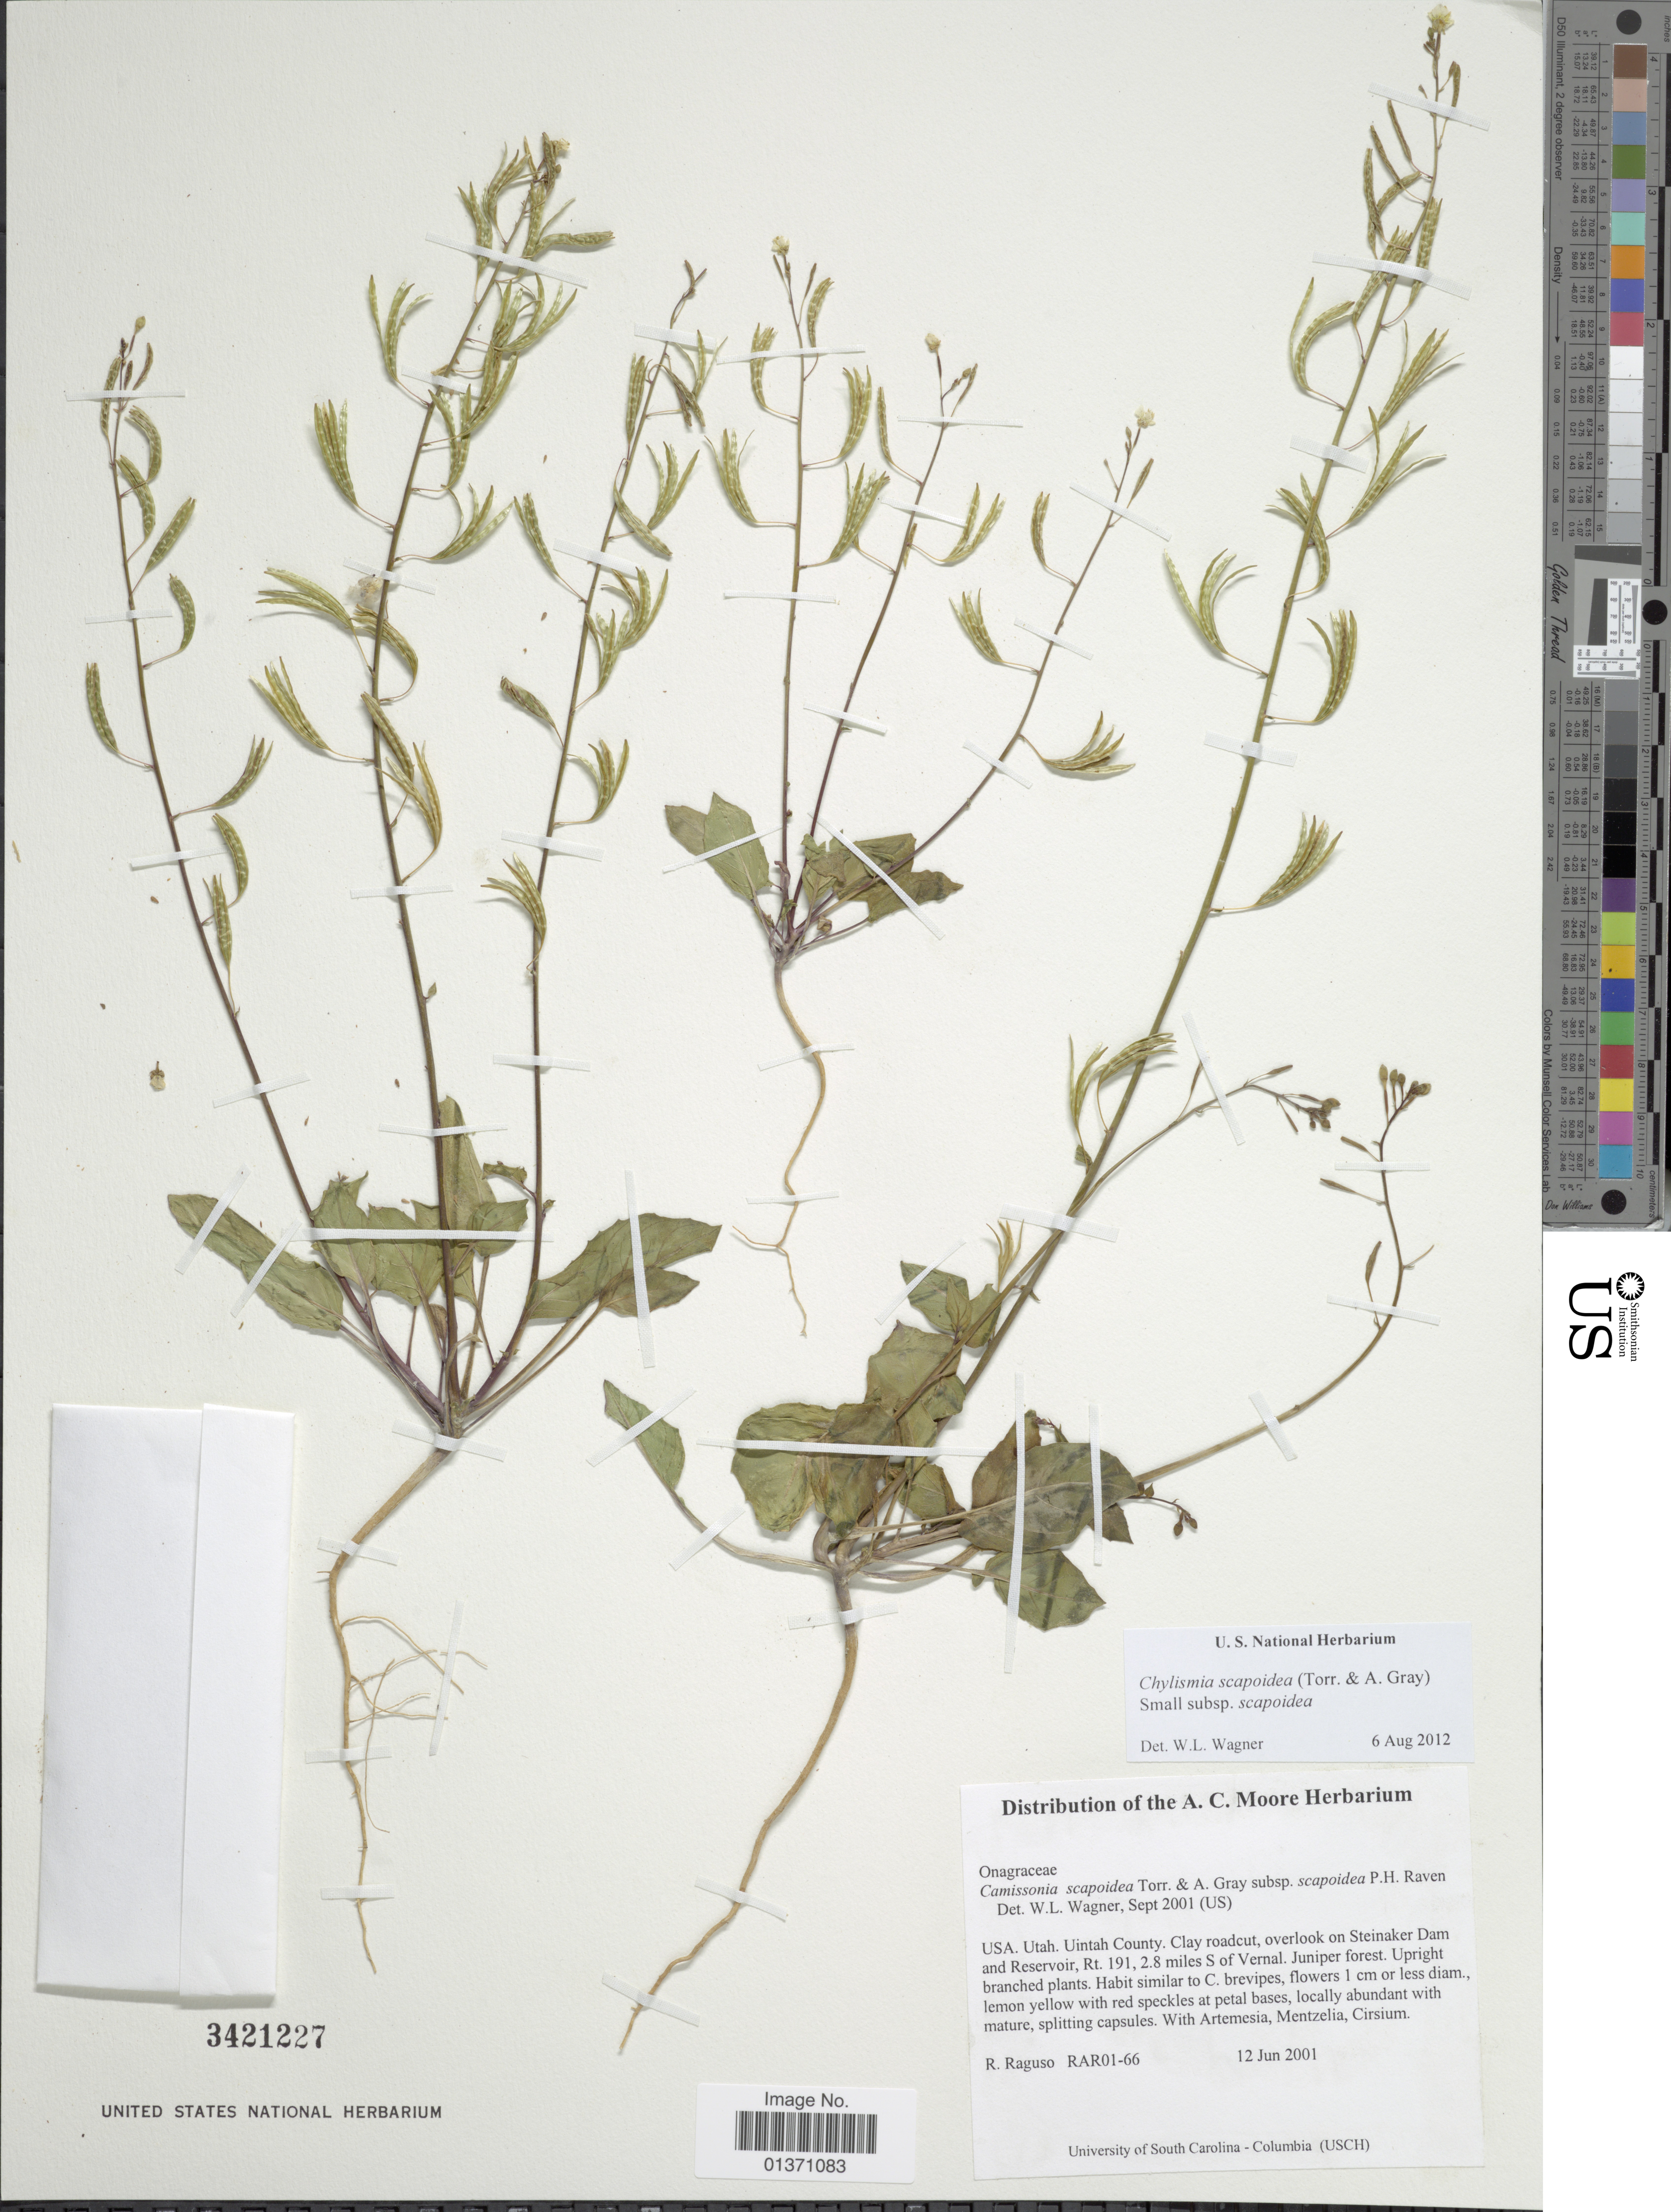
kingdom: Plantae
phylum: Tracheophyta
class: Magnoliopsida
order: Myrtales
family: Onagraceae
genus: Chylismia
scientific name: Chylismia scapoidea subsp. scapoidea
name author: (Torr. & A. Gray) Small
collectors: R. Raguso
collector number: RAR01-66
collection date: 2001-06-12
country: United States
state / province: Utah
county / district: Uintah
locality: Clay roadcut, overlook on Steinaker Dam and Reservoir, Rt. 191, 2.8 miles S of Vernal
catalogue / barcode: US 3421227